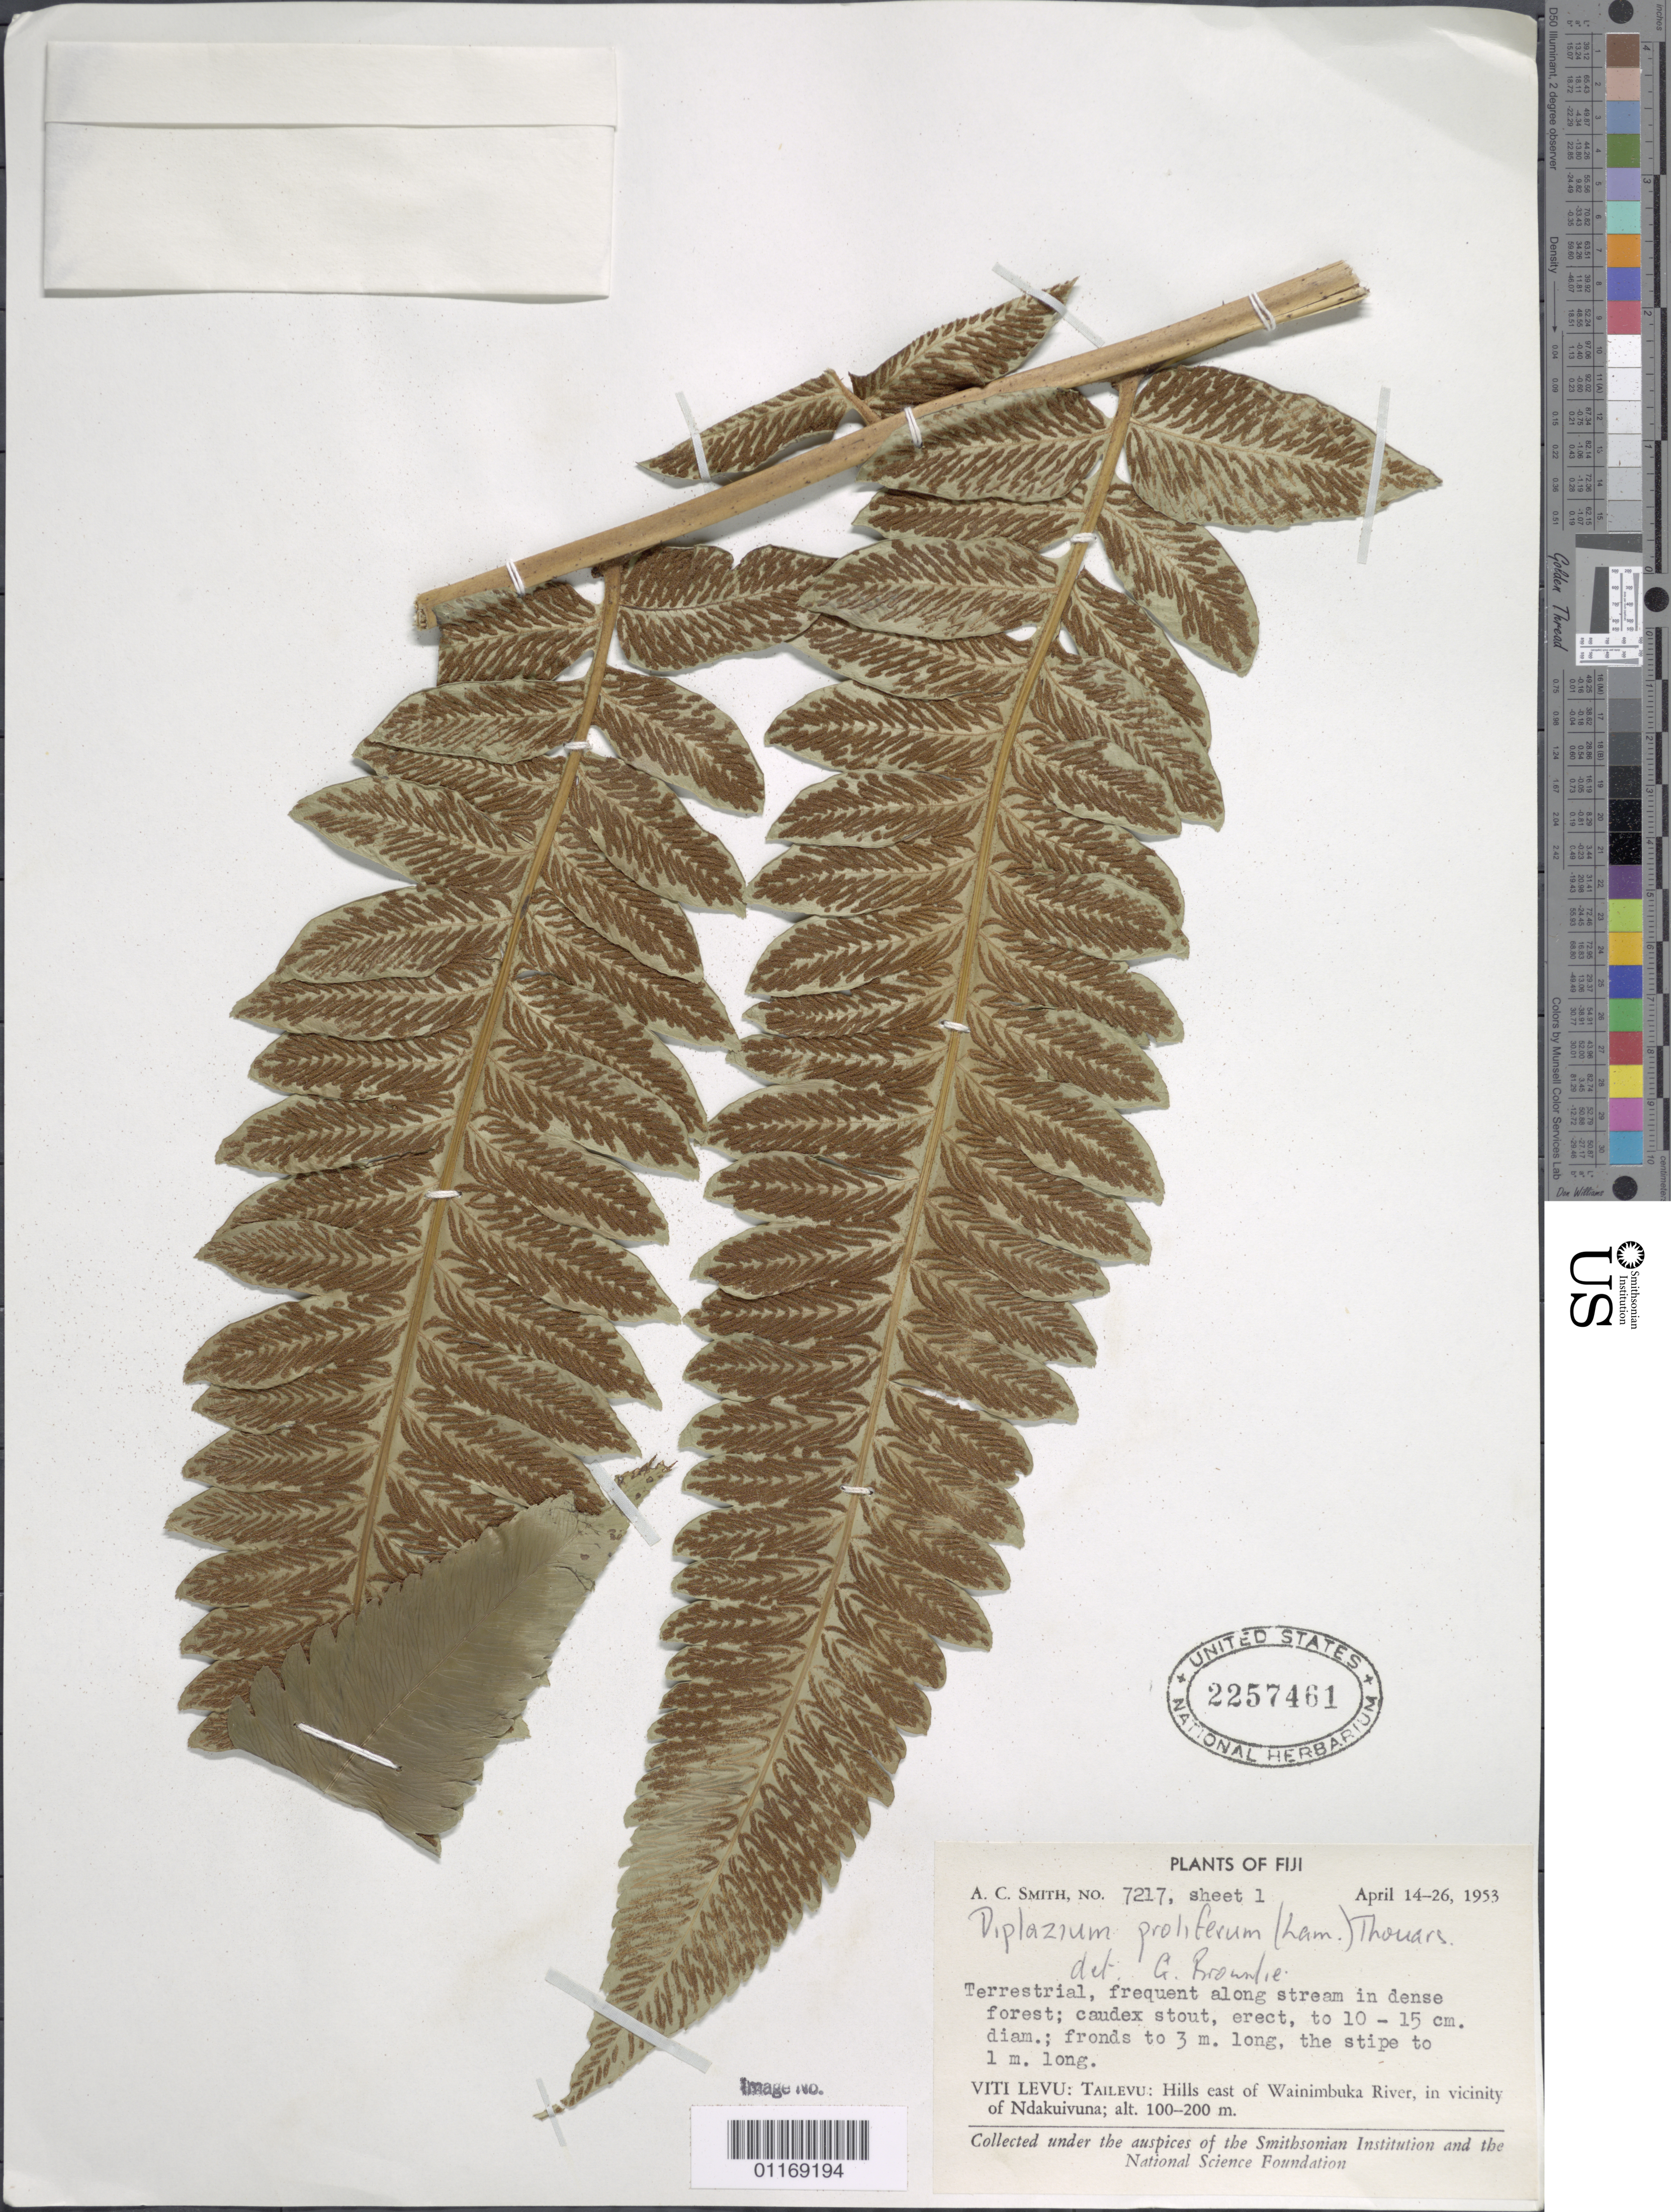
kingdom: Plantae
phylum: Tracheophyta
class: Polypodiopsida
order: Polypodiales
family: Athyriaceae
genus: Diplazium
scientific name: Diplazium proliferum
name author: (Lam.) Thouars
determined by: Brownlie, G.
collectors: A. C. Smith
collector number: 7217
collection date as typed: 14 Apr 1953 to 26 Apr 1953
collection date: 1953-04-14/1953-04-26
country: Fiji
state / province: Central Division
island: Viti Levu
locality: Tailevu, hills E of Wainimbuka River, in vicinity of Ndakuivuna, Tailevu.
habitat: Frequent along stream in dense forest.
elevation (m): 100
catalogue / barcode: US 2257461